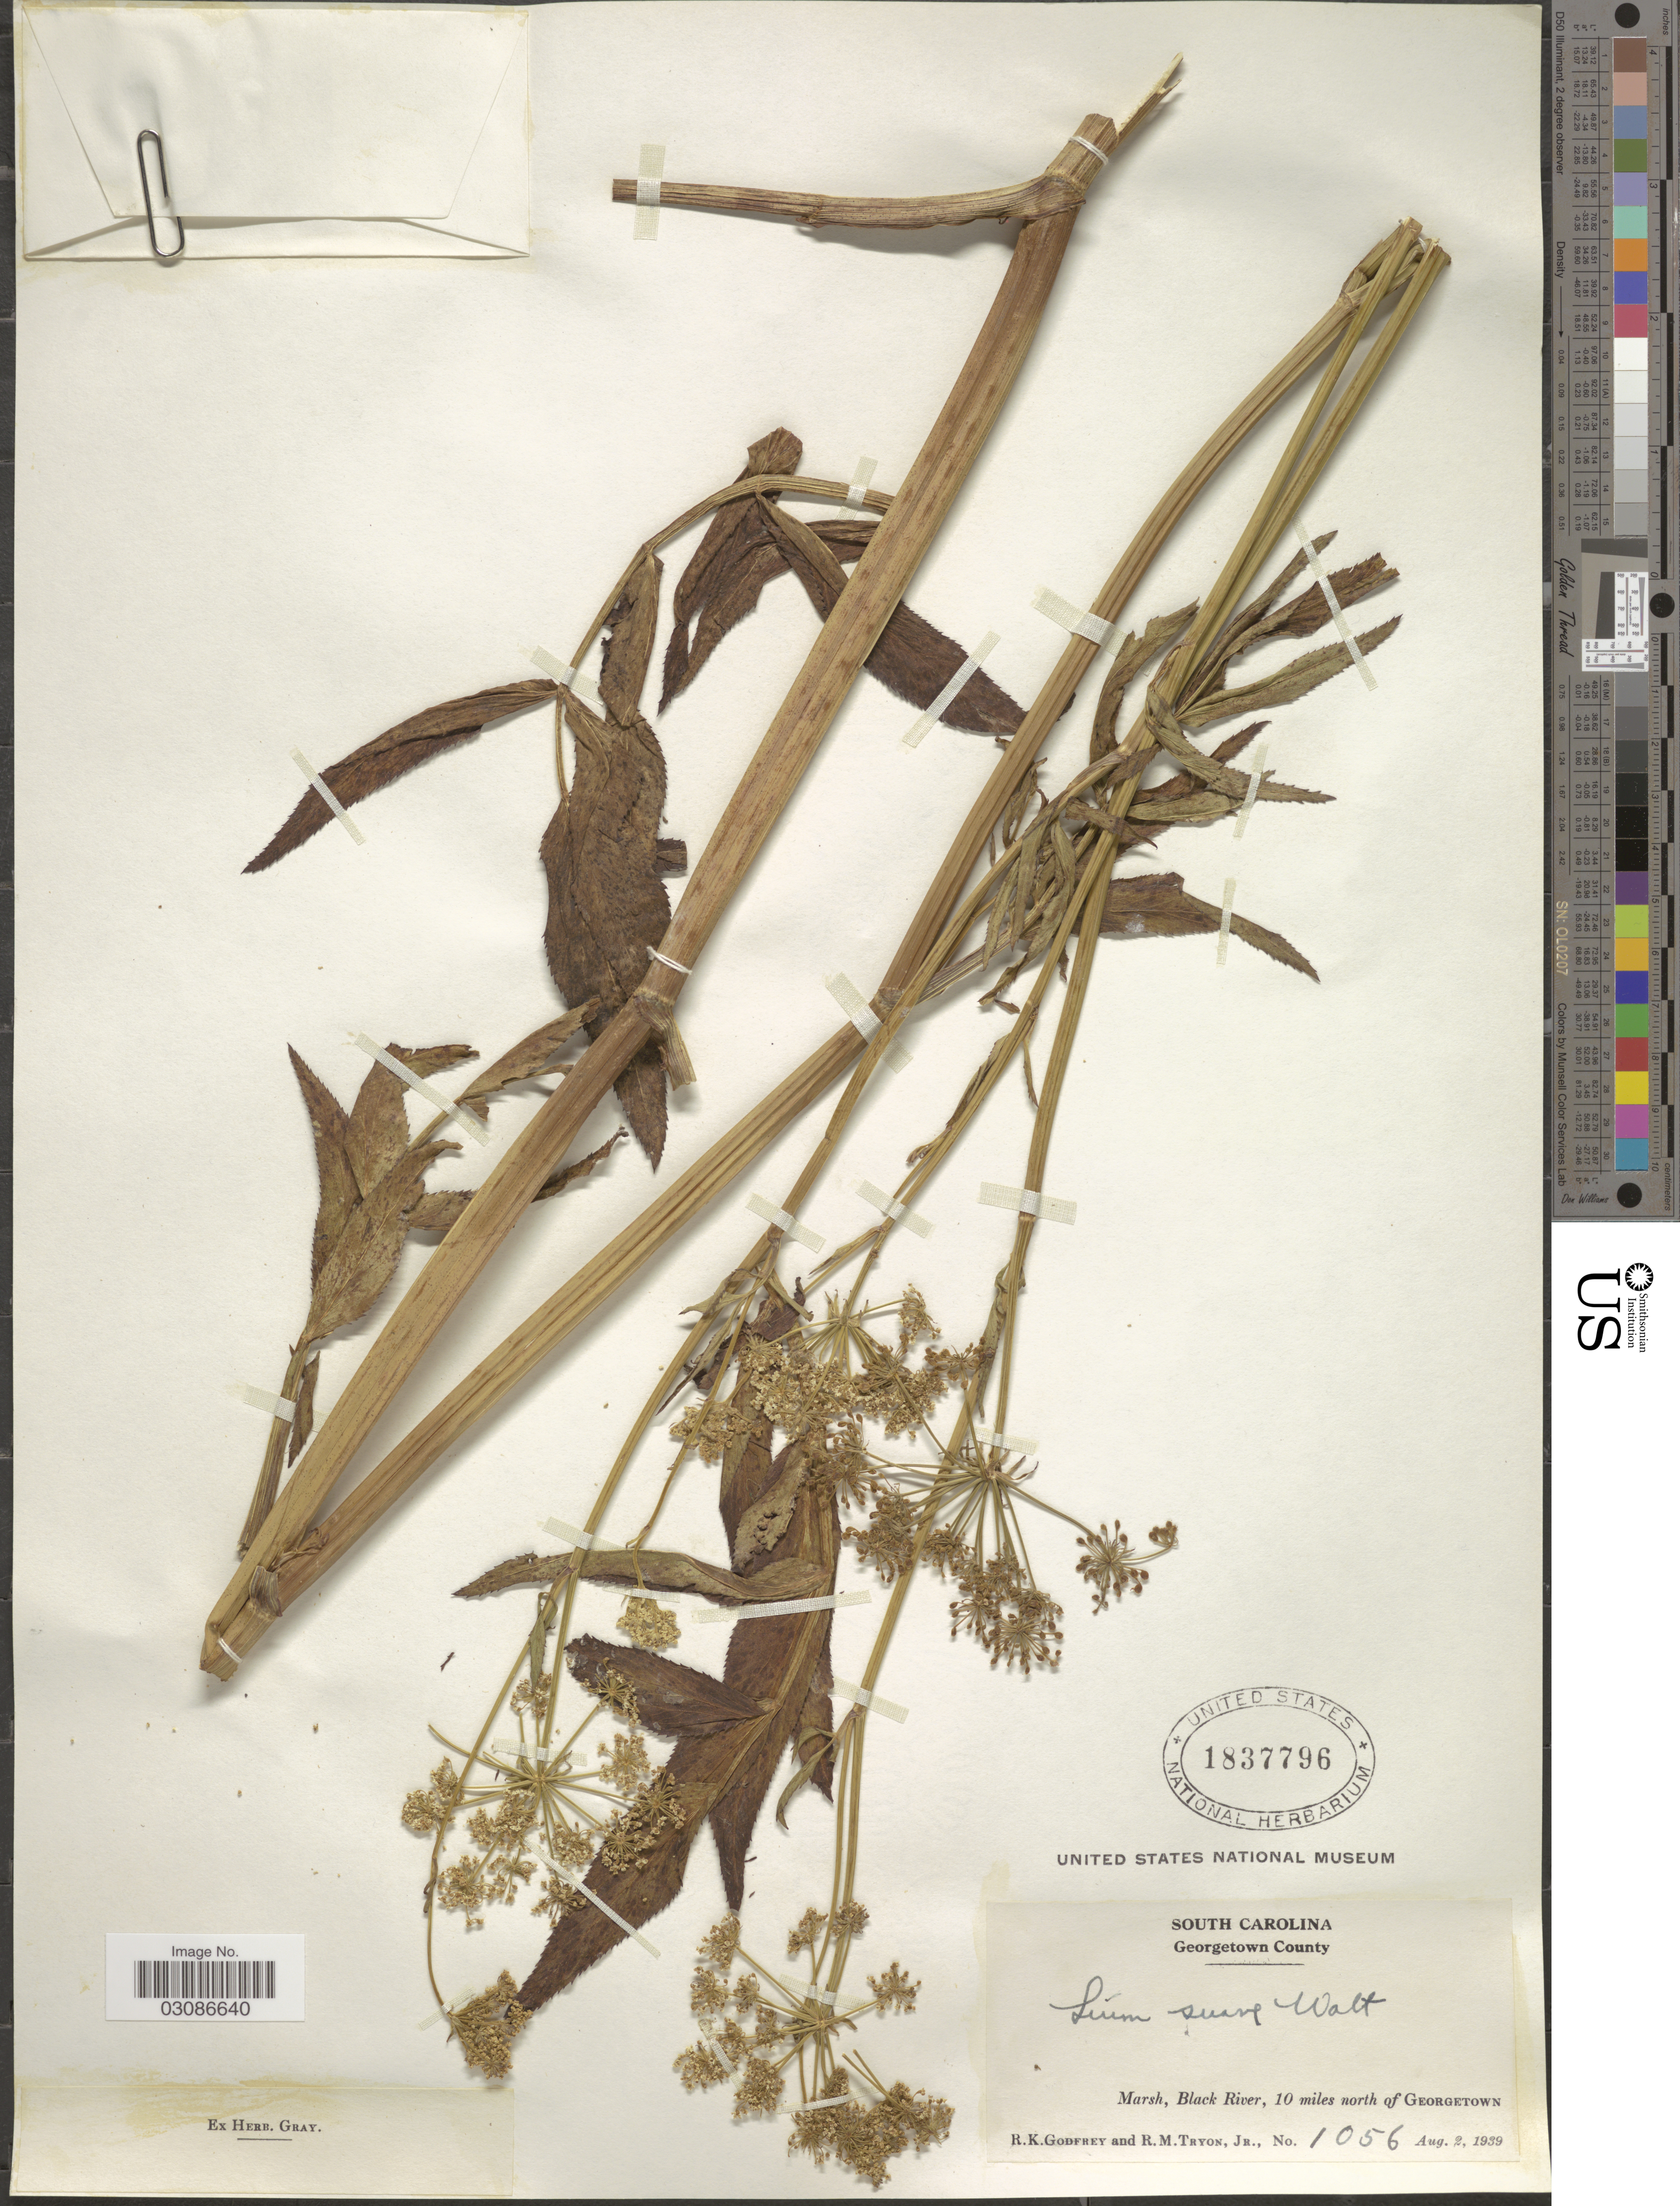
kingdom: Plantae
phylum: Tracheophyta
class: Magnoliopsida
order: Apiales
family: Apiaceae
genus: Sium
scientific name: Sium suave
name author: Walter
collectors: R. K. Godfrey & R. Tryon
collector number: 1056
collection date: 1939-08-02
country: United States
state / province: South Carolina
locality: Georgetown County, Marsh, Black River, 10 miles north of Georgetown.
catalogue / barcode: US 1837796